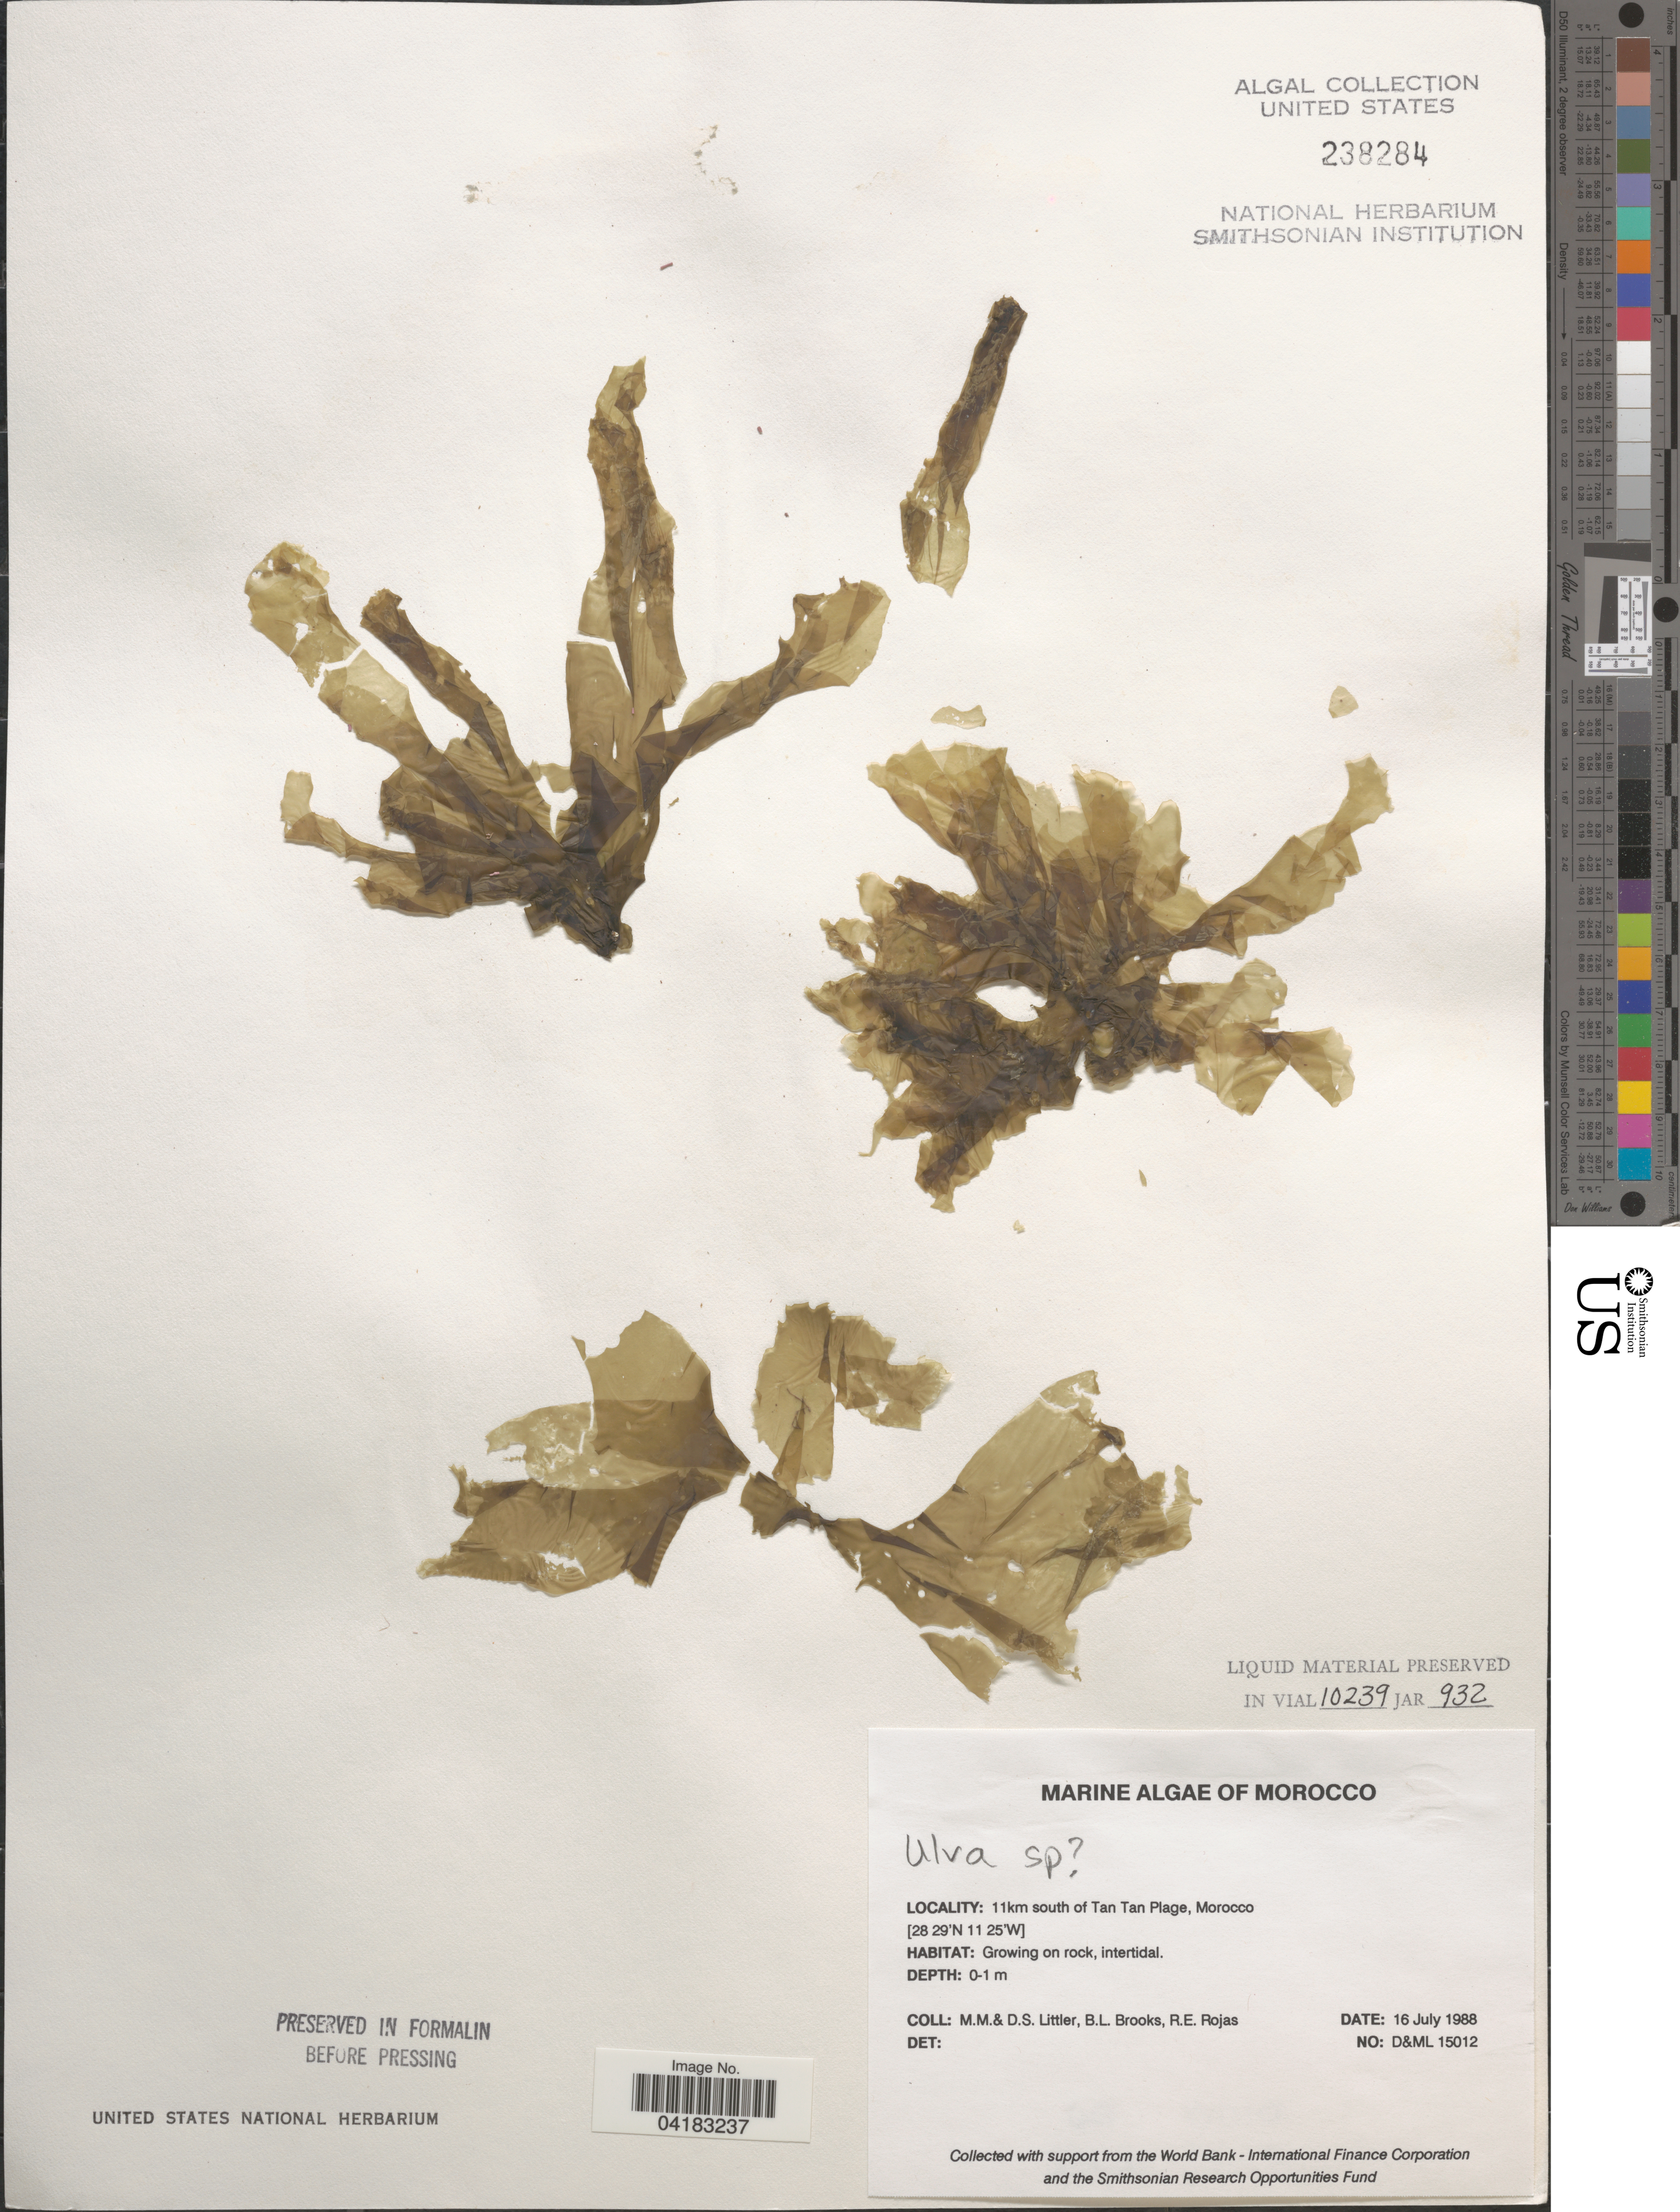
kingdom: Plantae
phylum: Chlorophyta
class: Ulvophyceae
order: Ulvales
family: Ulvaceae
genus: Ulva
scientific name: Ulva sp.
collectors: D. S. Littler, B. Brooks & R. Rojas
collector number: D&ML15012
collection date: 1988-07-16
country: Morocco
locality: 11km south of Tan Tan Plage.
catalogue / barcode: US 238284